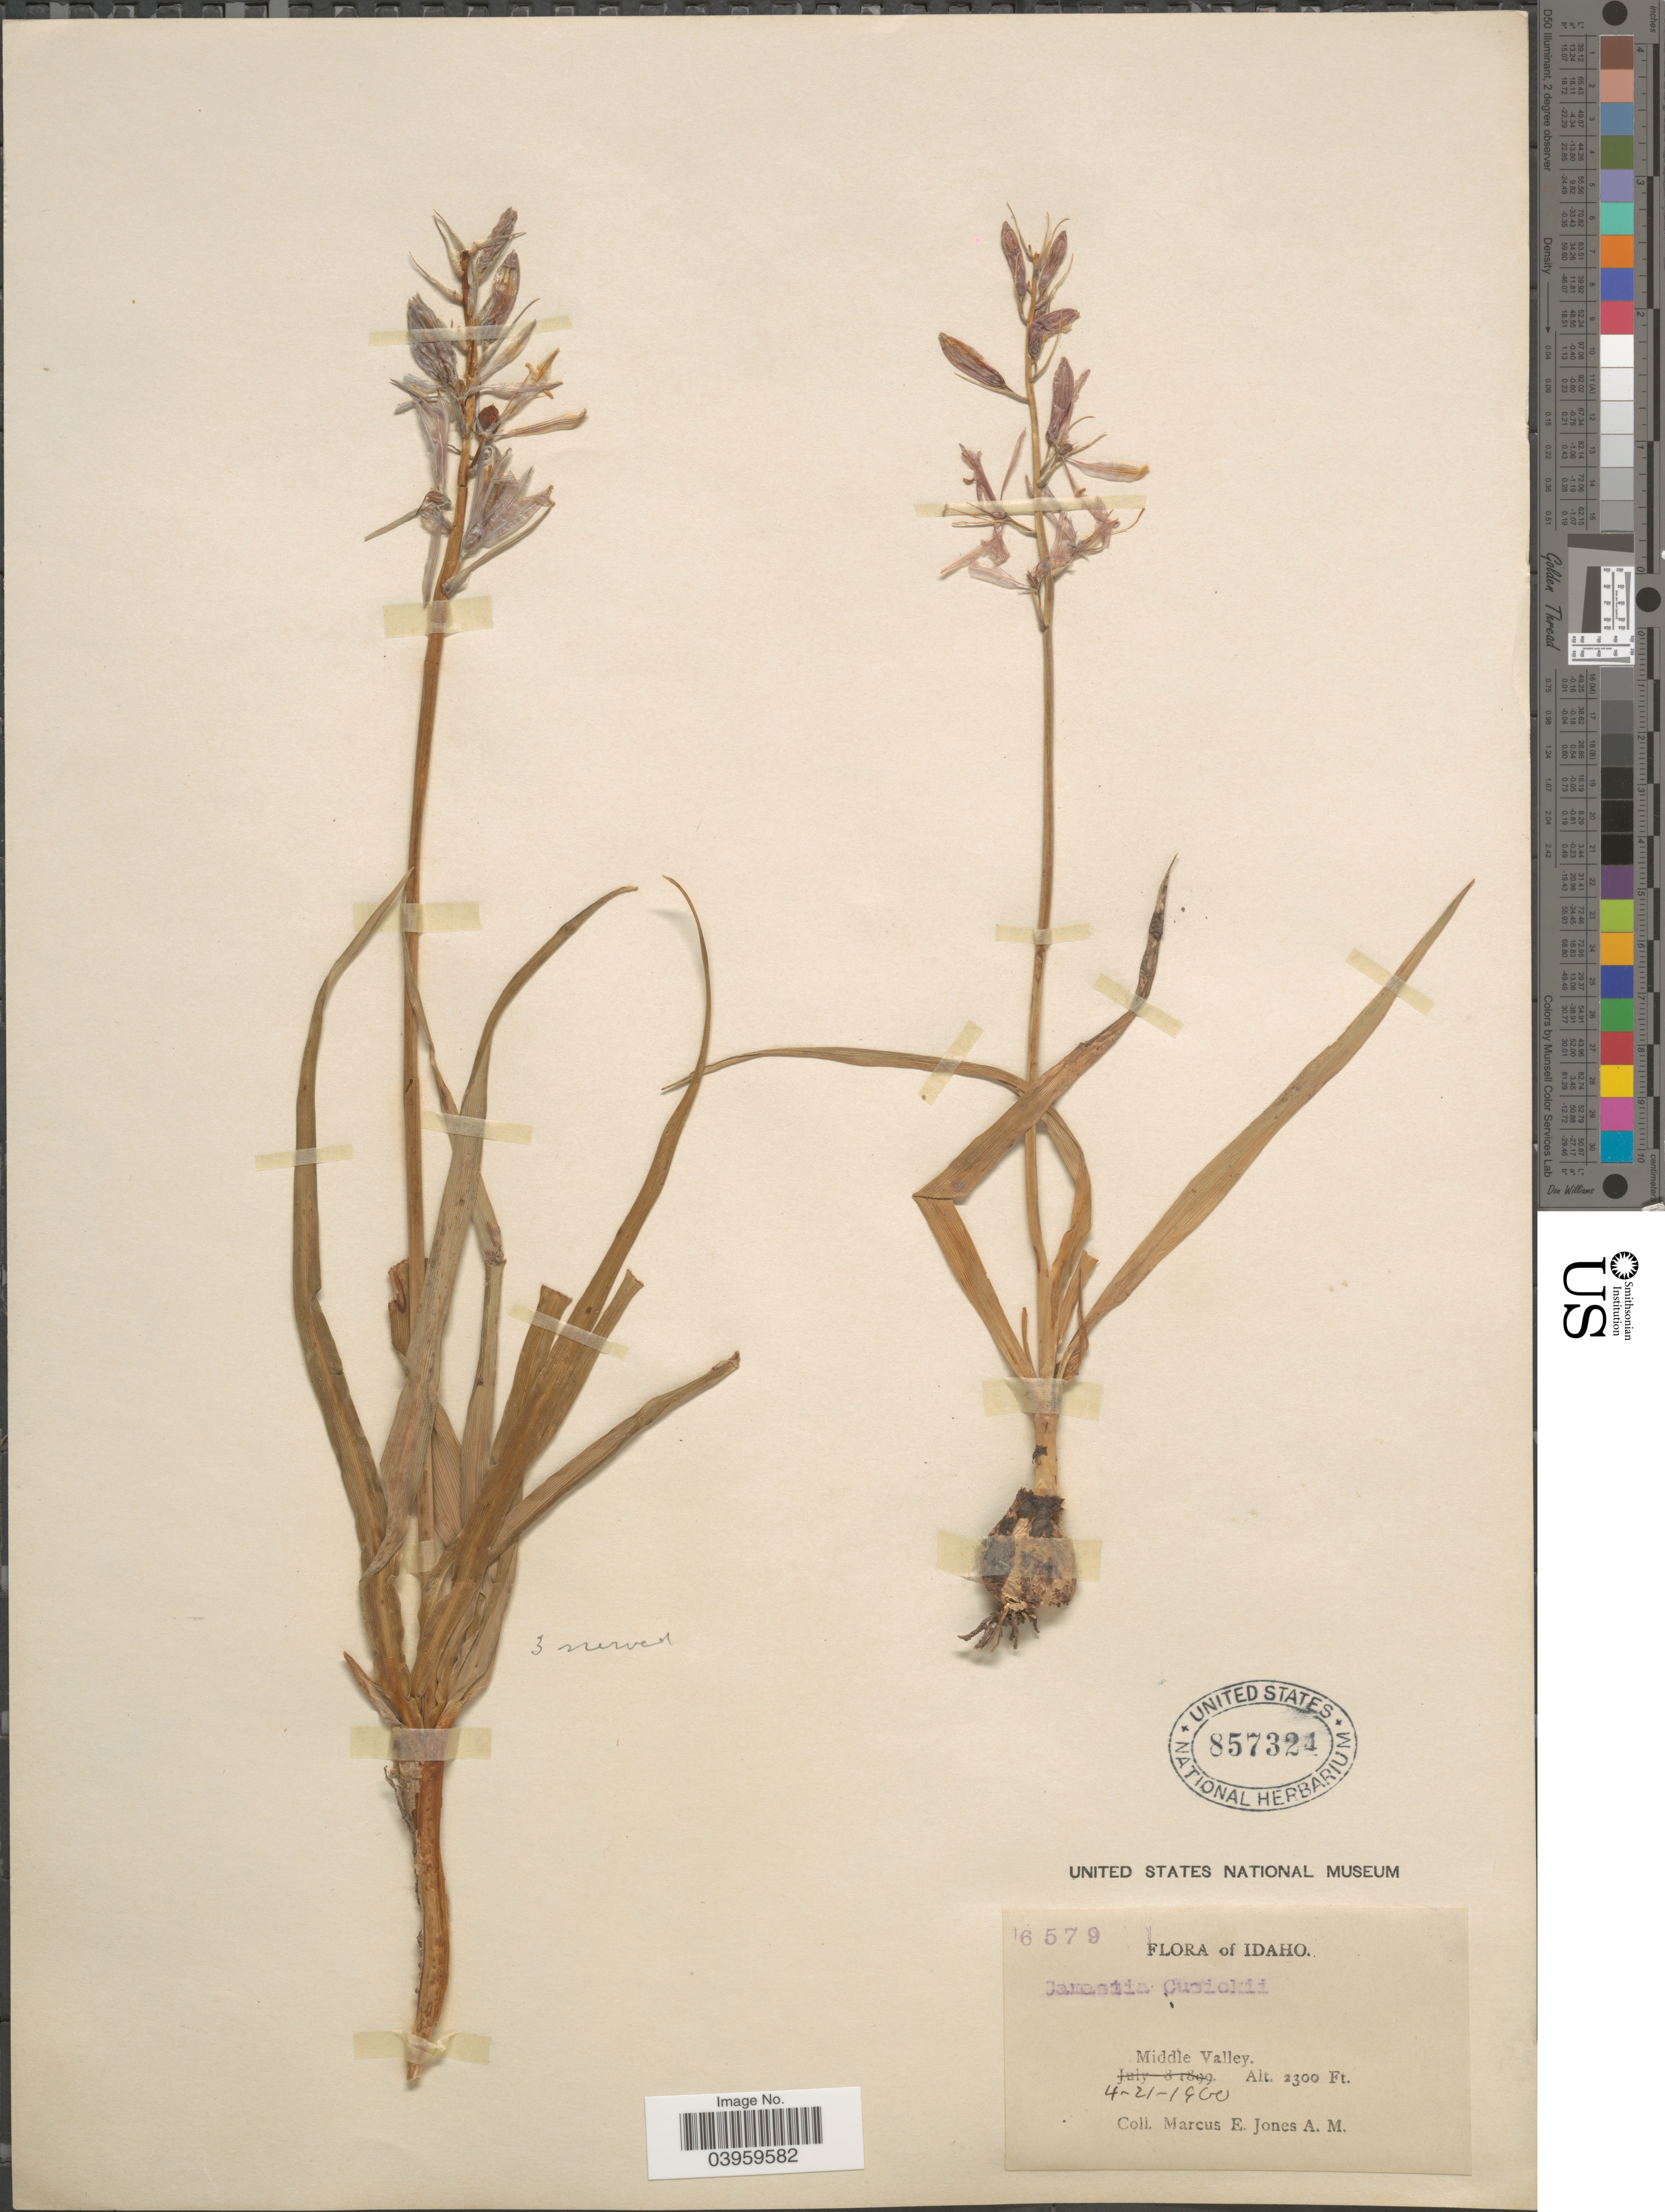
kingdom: Plantae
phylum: Tracheophyta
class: Liliopsida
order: Asparagales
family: Asparagaceae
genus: Camassia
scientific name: Camassia quamash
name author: (Pursh) Greene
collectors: M. E. Jones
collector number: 6579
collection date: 1900-04-21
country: United States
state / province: Idaho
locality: Middle Valley.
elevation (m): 701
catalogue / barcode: US 857324